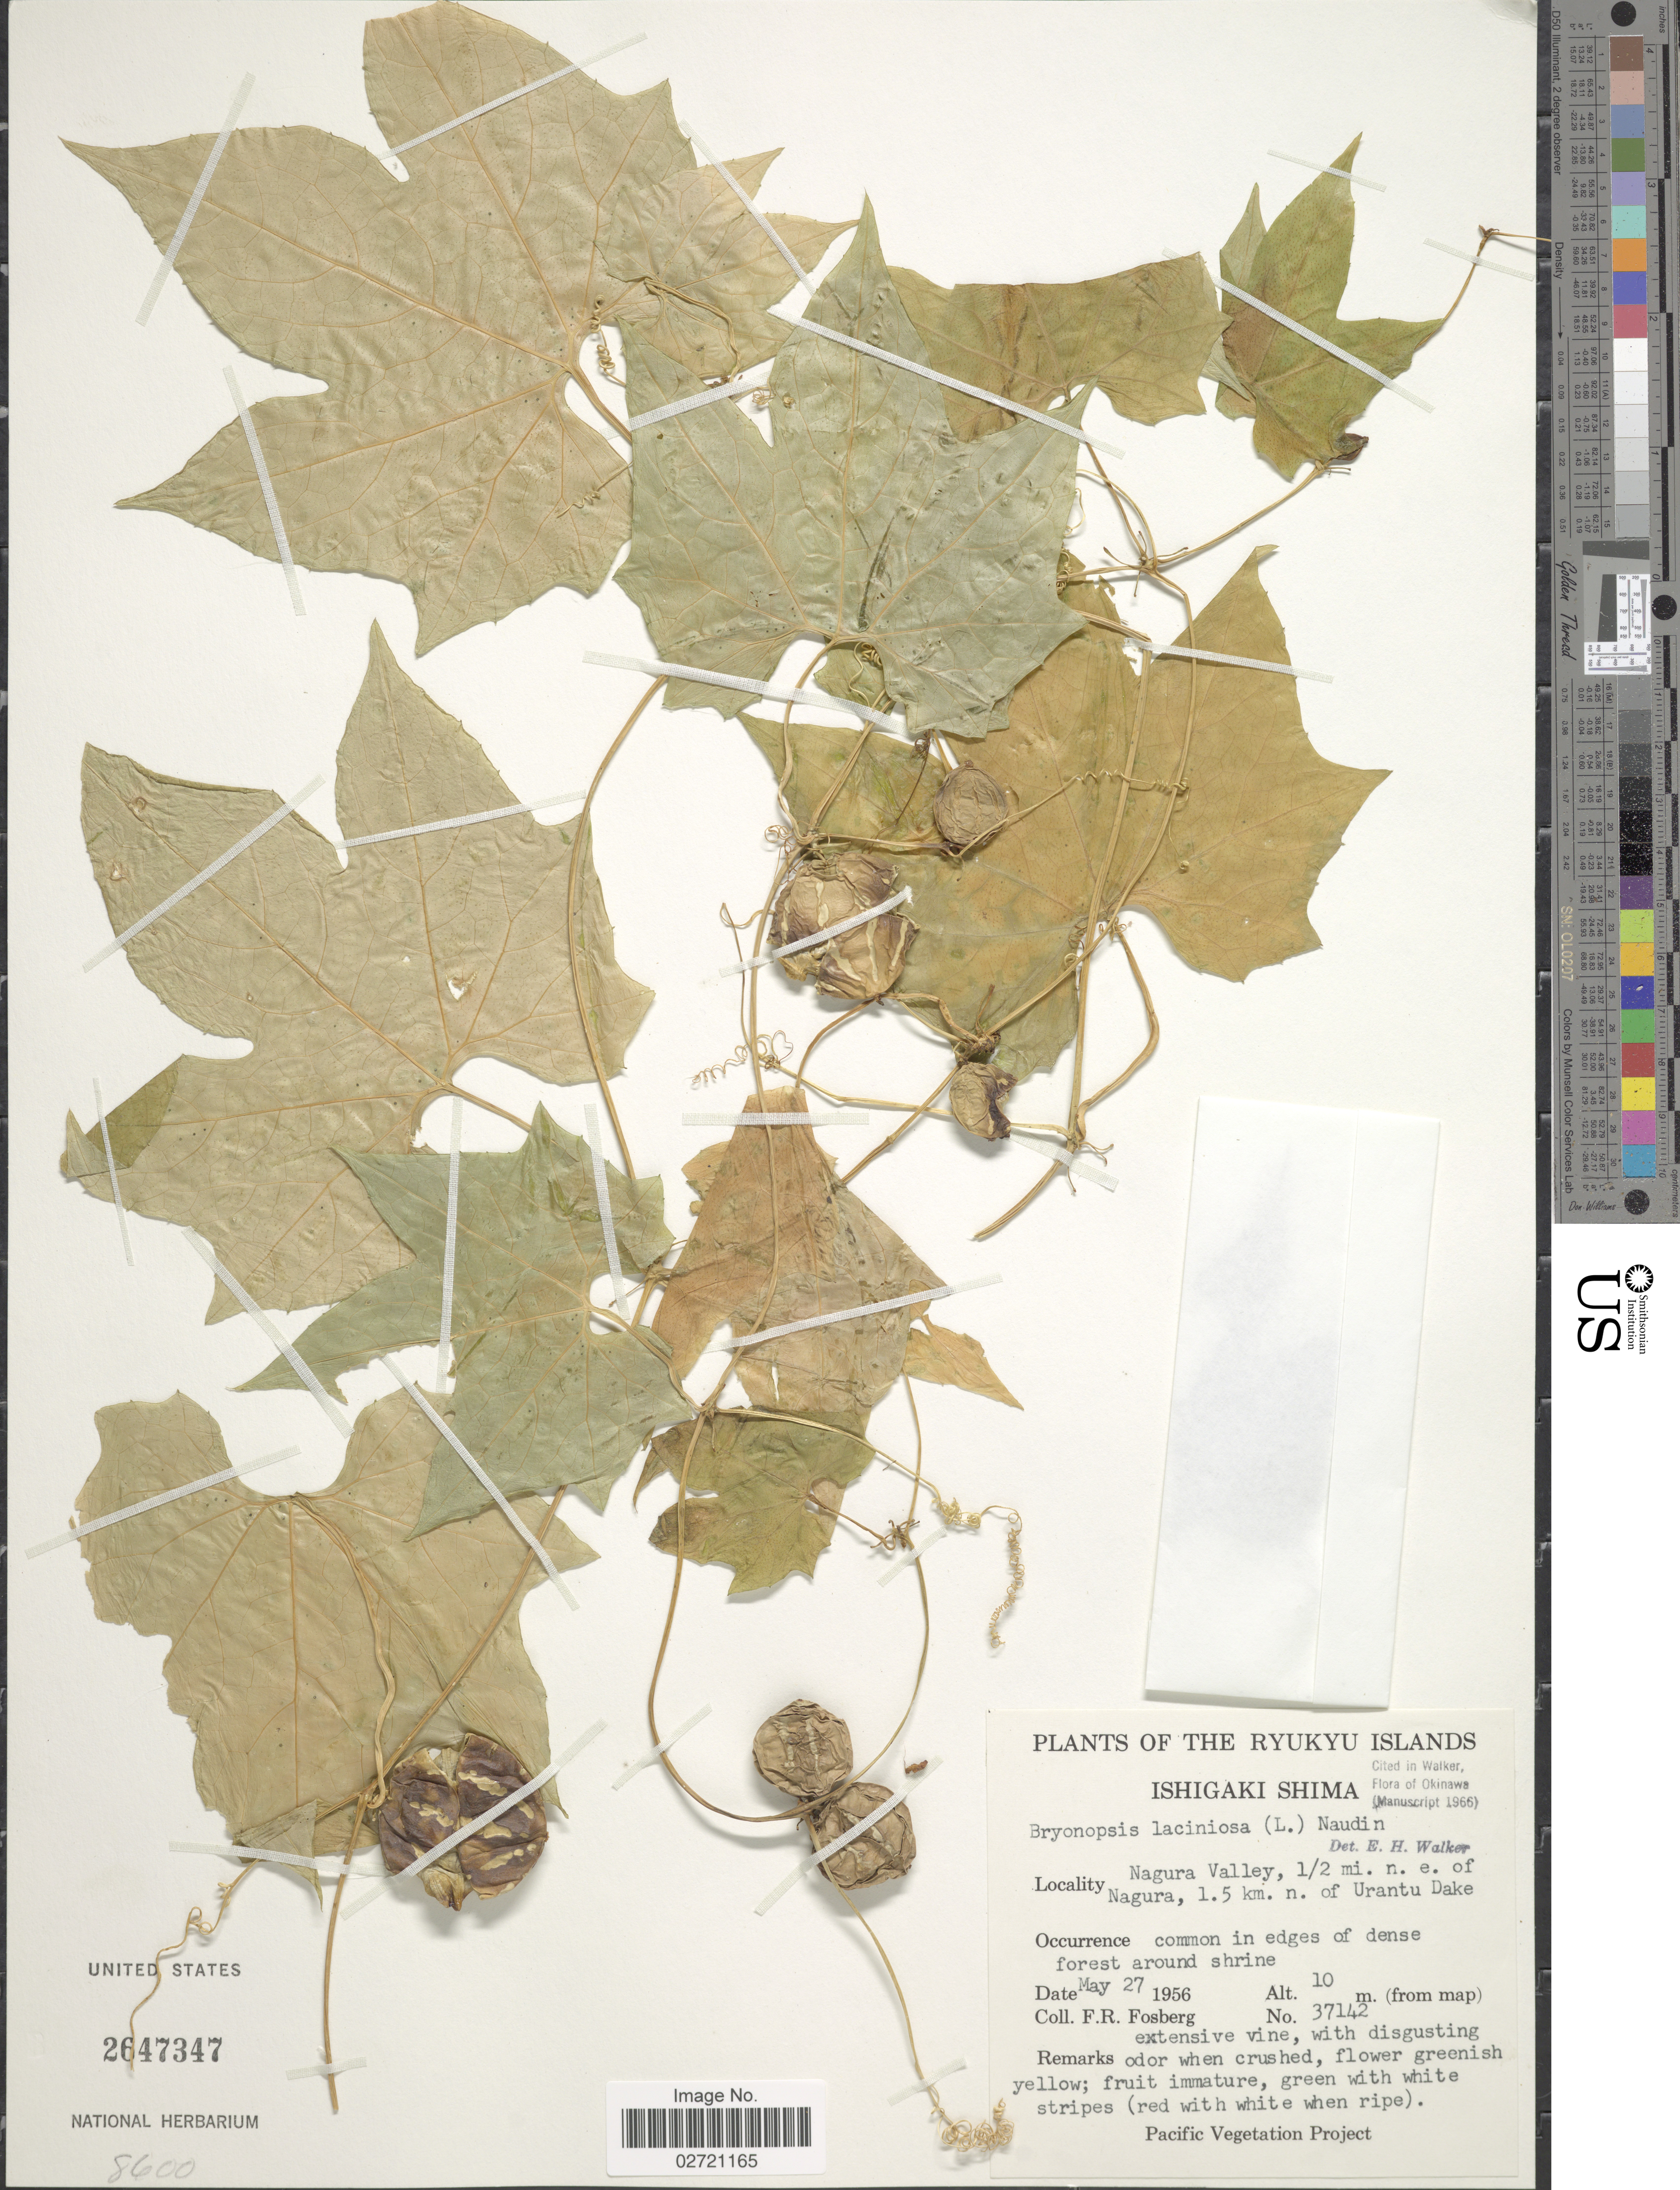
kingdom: Plantae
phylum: Tracheophyta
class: Magnoliopsida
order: Cucurbitales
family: Cucurbitaceae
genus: Diplocyclos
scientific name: Diplocyclos palmatus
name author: (L.) C. Jeffrey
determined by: Strong, Mark T., (BOT), Smithsonian Institution - National Museum of Natural History (UNITED STATES)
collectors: F. R. Fosberg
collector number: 37142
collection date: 1956-05-27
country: Japan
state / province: Okinawa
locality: Ryukyu Islands. Ishigaki Shima. Nagura Valley, 1/2 mi. n. e. of Nagura, 1.5 km. n. of Urantu Dake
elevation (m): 10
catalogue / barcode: US 2647347